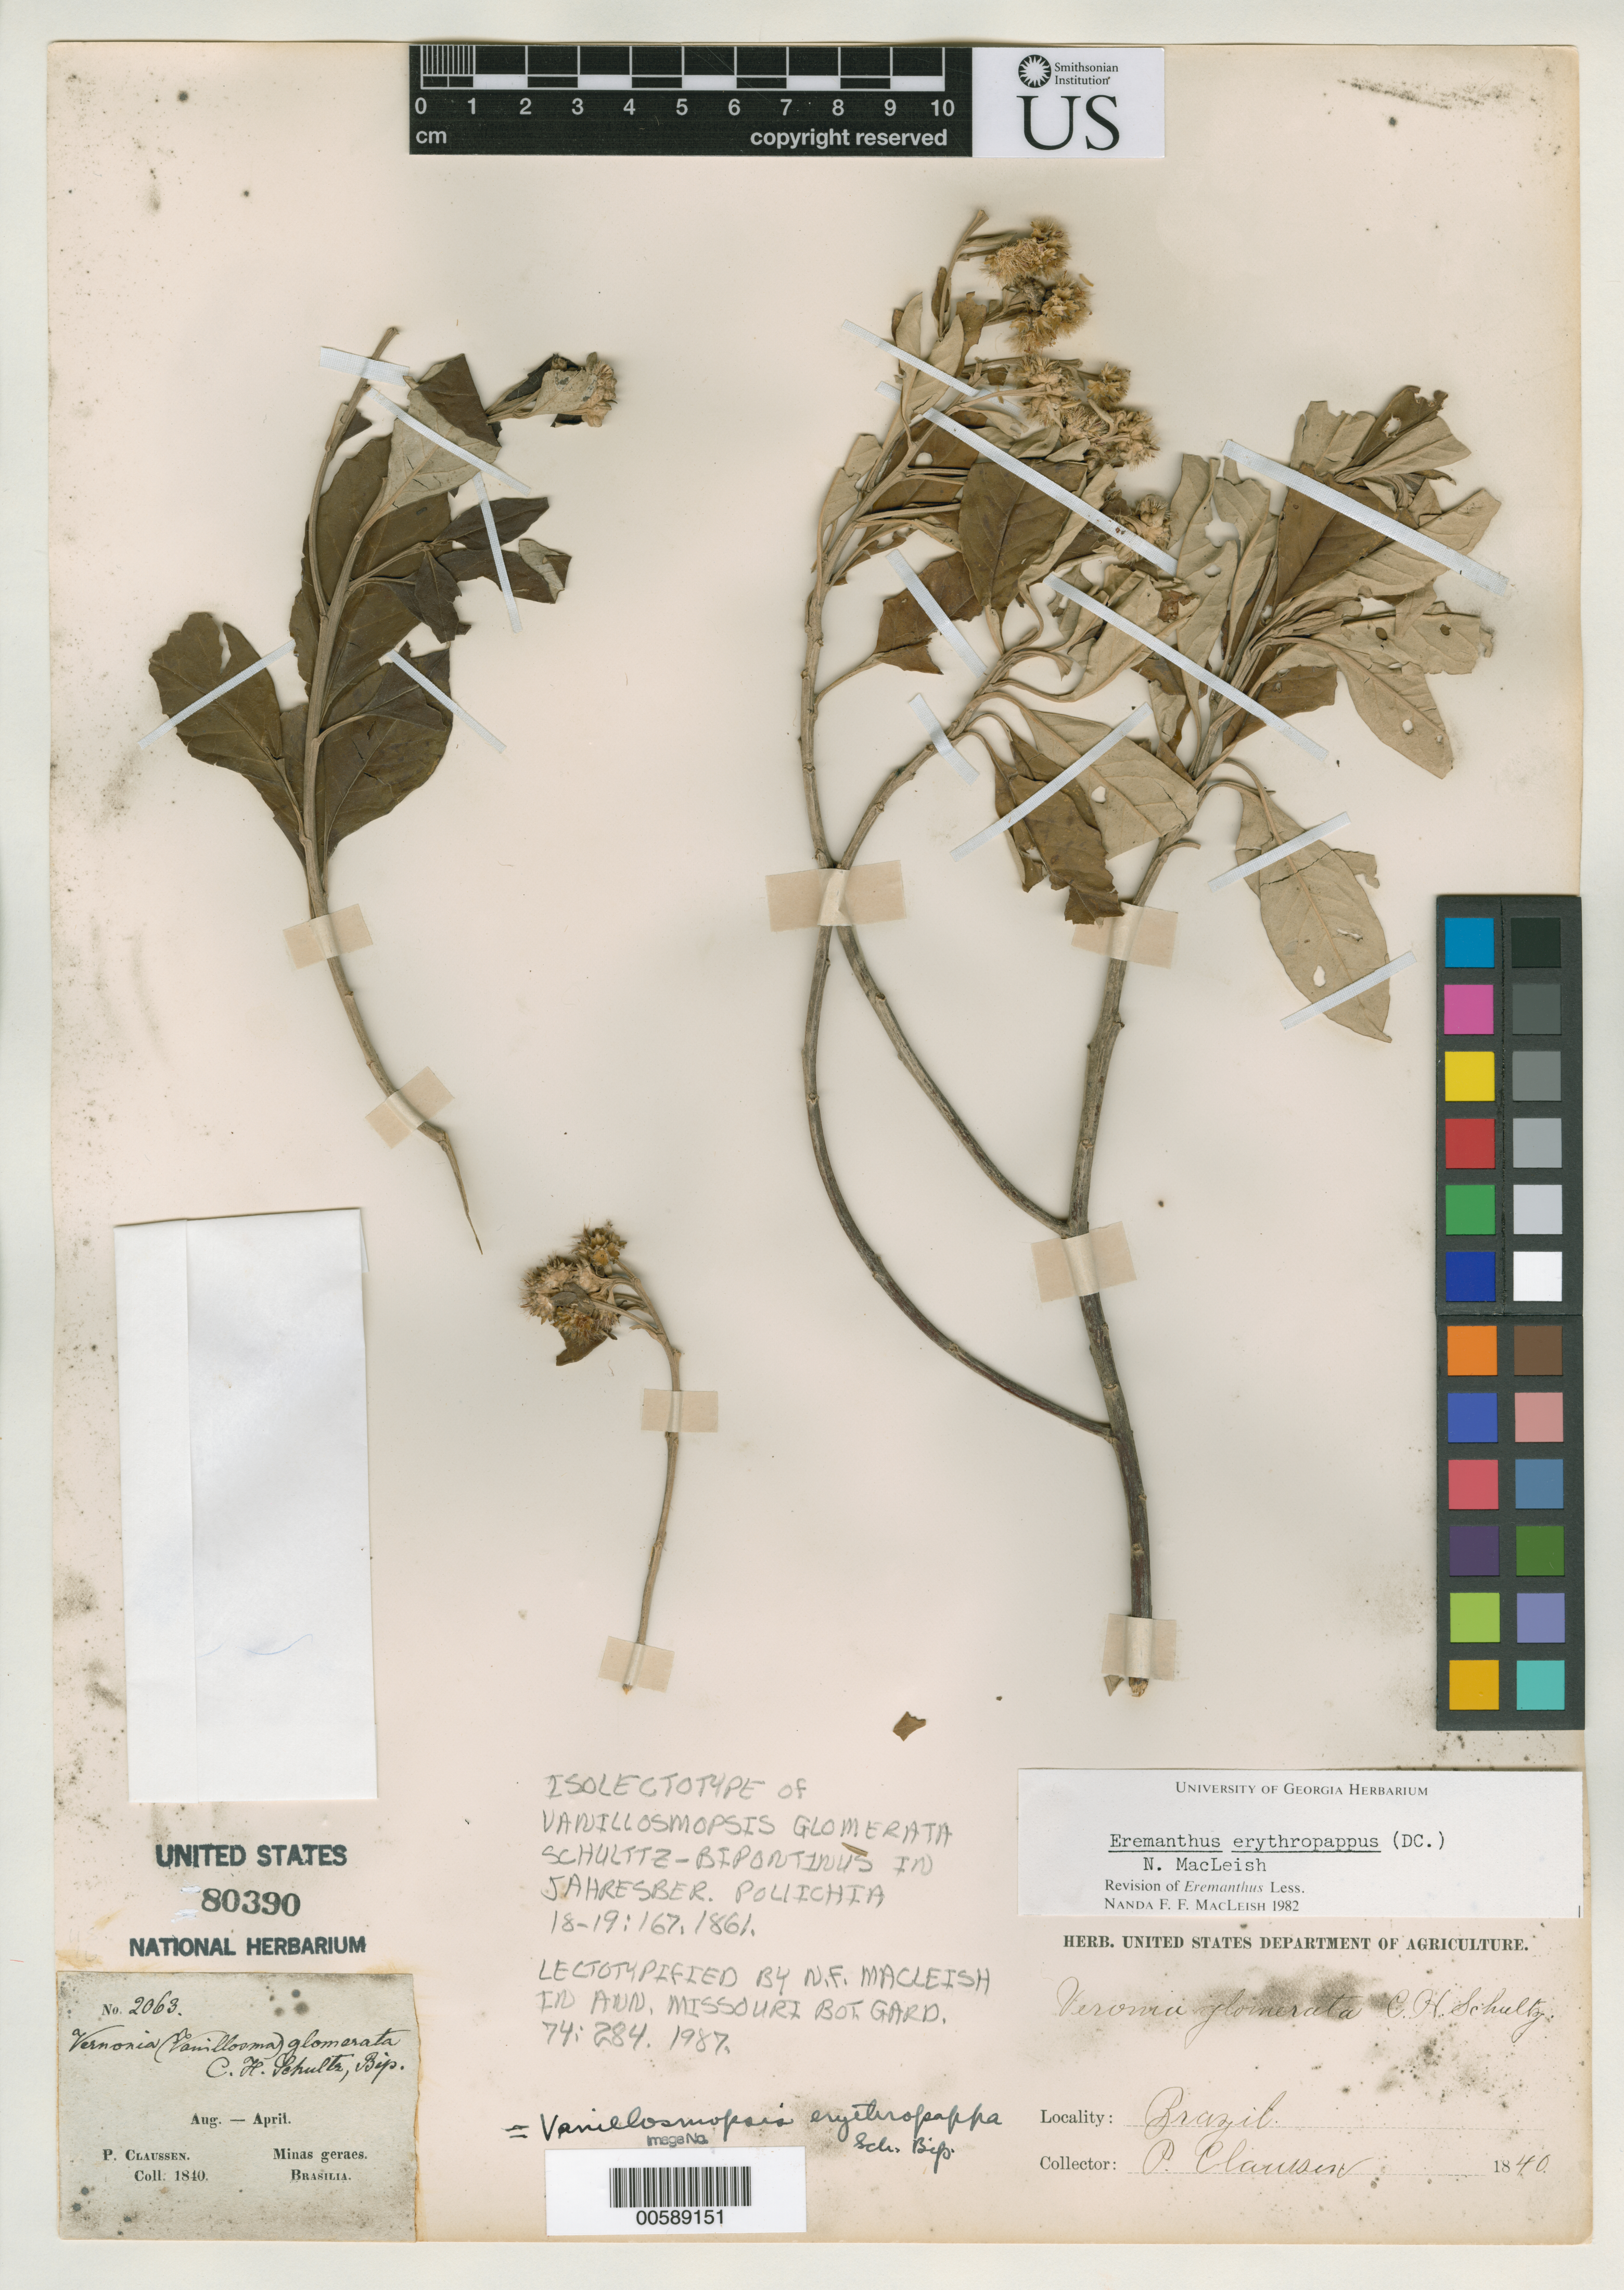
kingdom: Plantae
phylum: Tracheophyta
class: Magnoliopsida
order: Asterales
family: Asteraceae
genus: Vanillosmopsis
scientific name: Vanillosmopsis glomerata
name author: Sch. Bip.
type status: Isolectotype; Syntype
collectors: P. Claussen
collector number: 2063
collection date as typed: Aug 1840 to -- Apr 1840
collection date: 1840-04/1840-08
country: Brazil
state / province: Minas Gerais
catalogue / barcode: US 80390